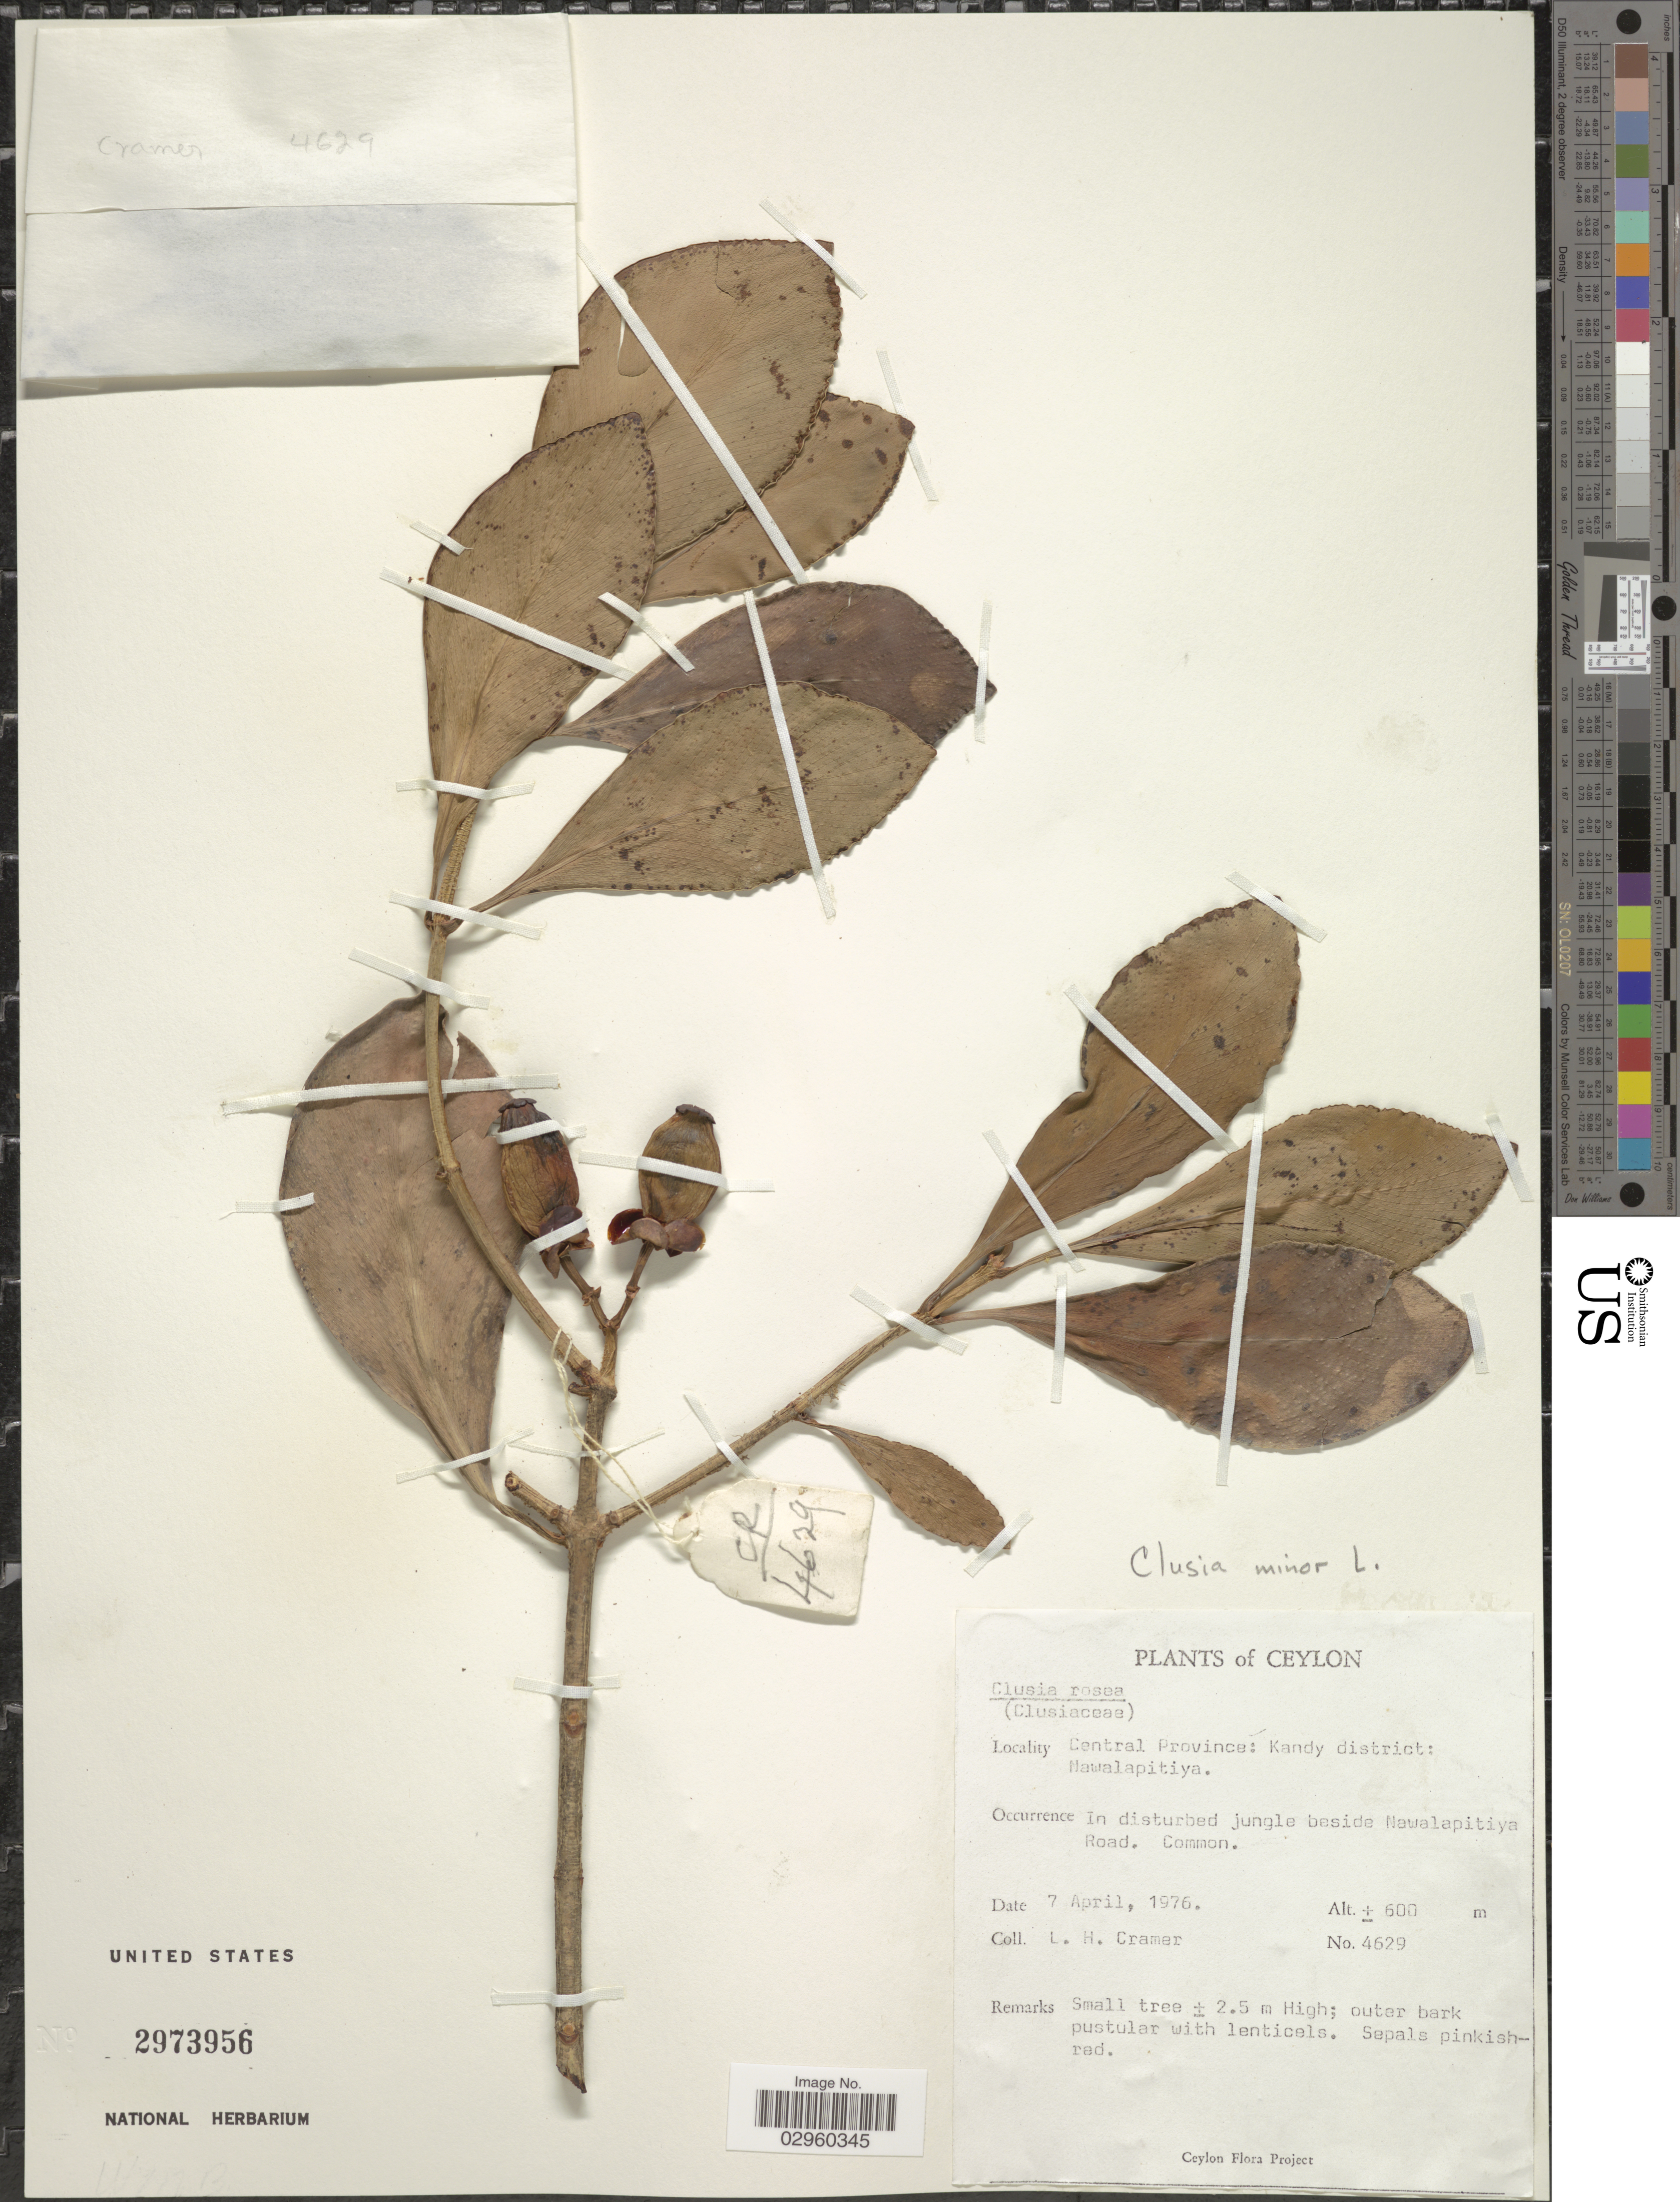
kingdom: Plantae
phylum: Tracheophyta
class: Magnoliopsida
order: Malpighiales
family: Clusiaceae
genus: Clusia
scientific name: Clusia minor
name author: L.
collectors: L. H. Cramer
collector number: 4629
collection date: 1976-04-07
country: Sri Lanka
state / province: Central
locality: Central Province: Kandy district: Nawalapitiya, In disturbed jungle beside Nawalapitiya Road.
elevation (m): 600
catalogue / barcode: US 2973956